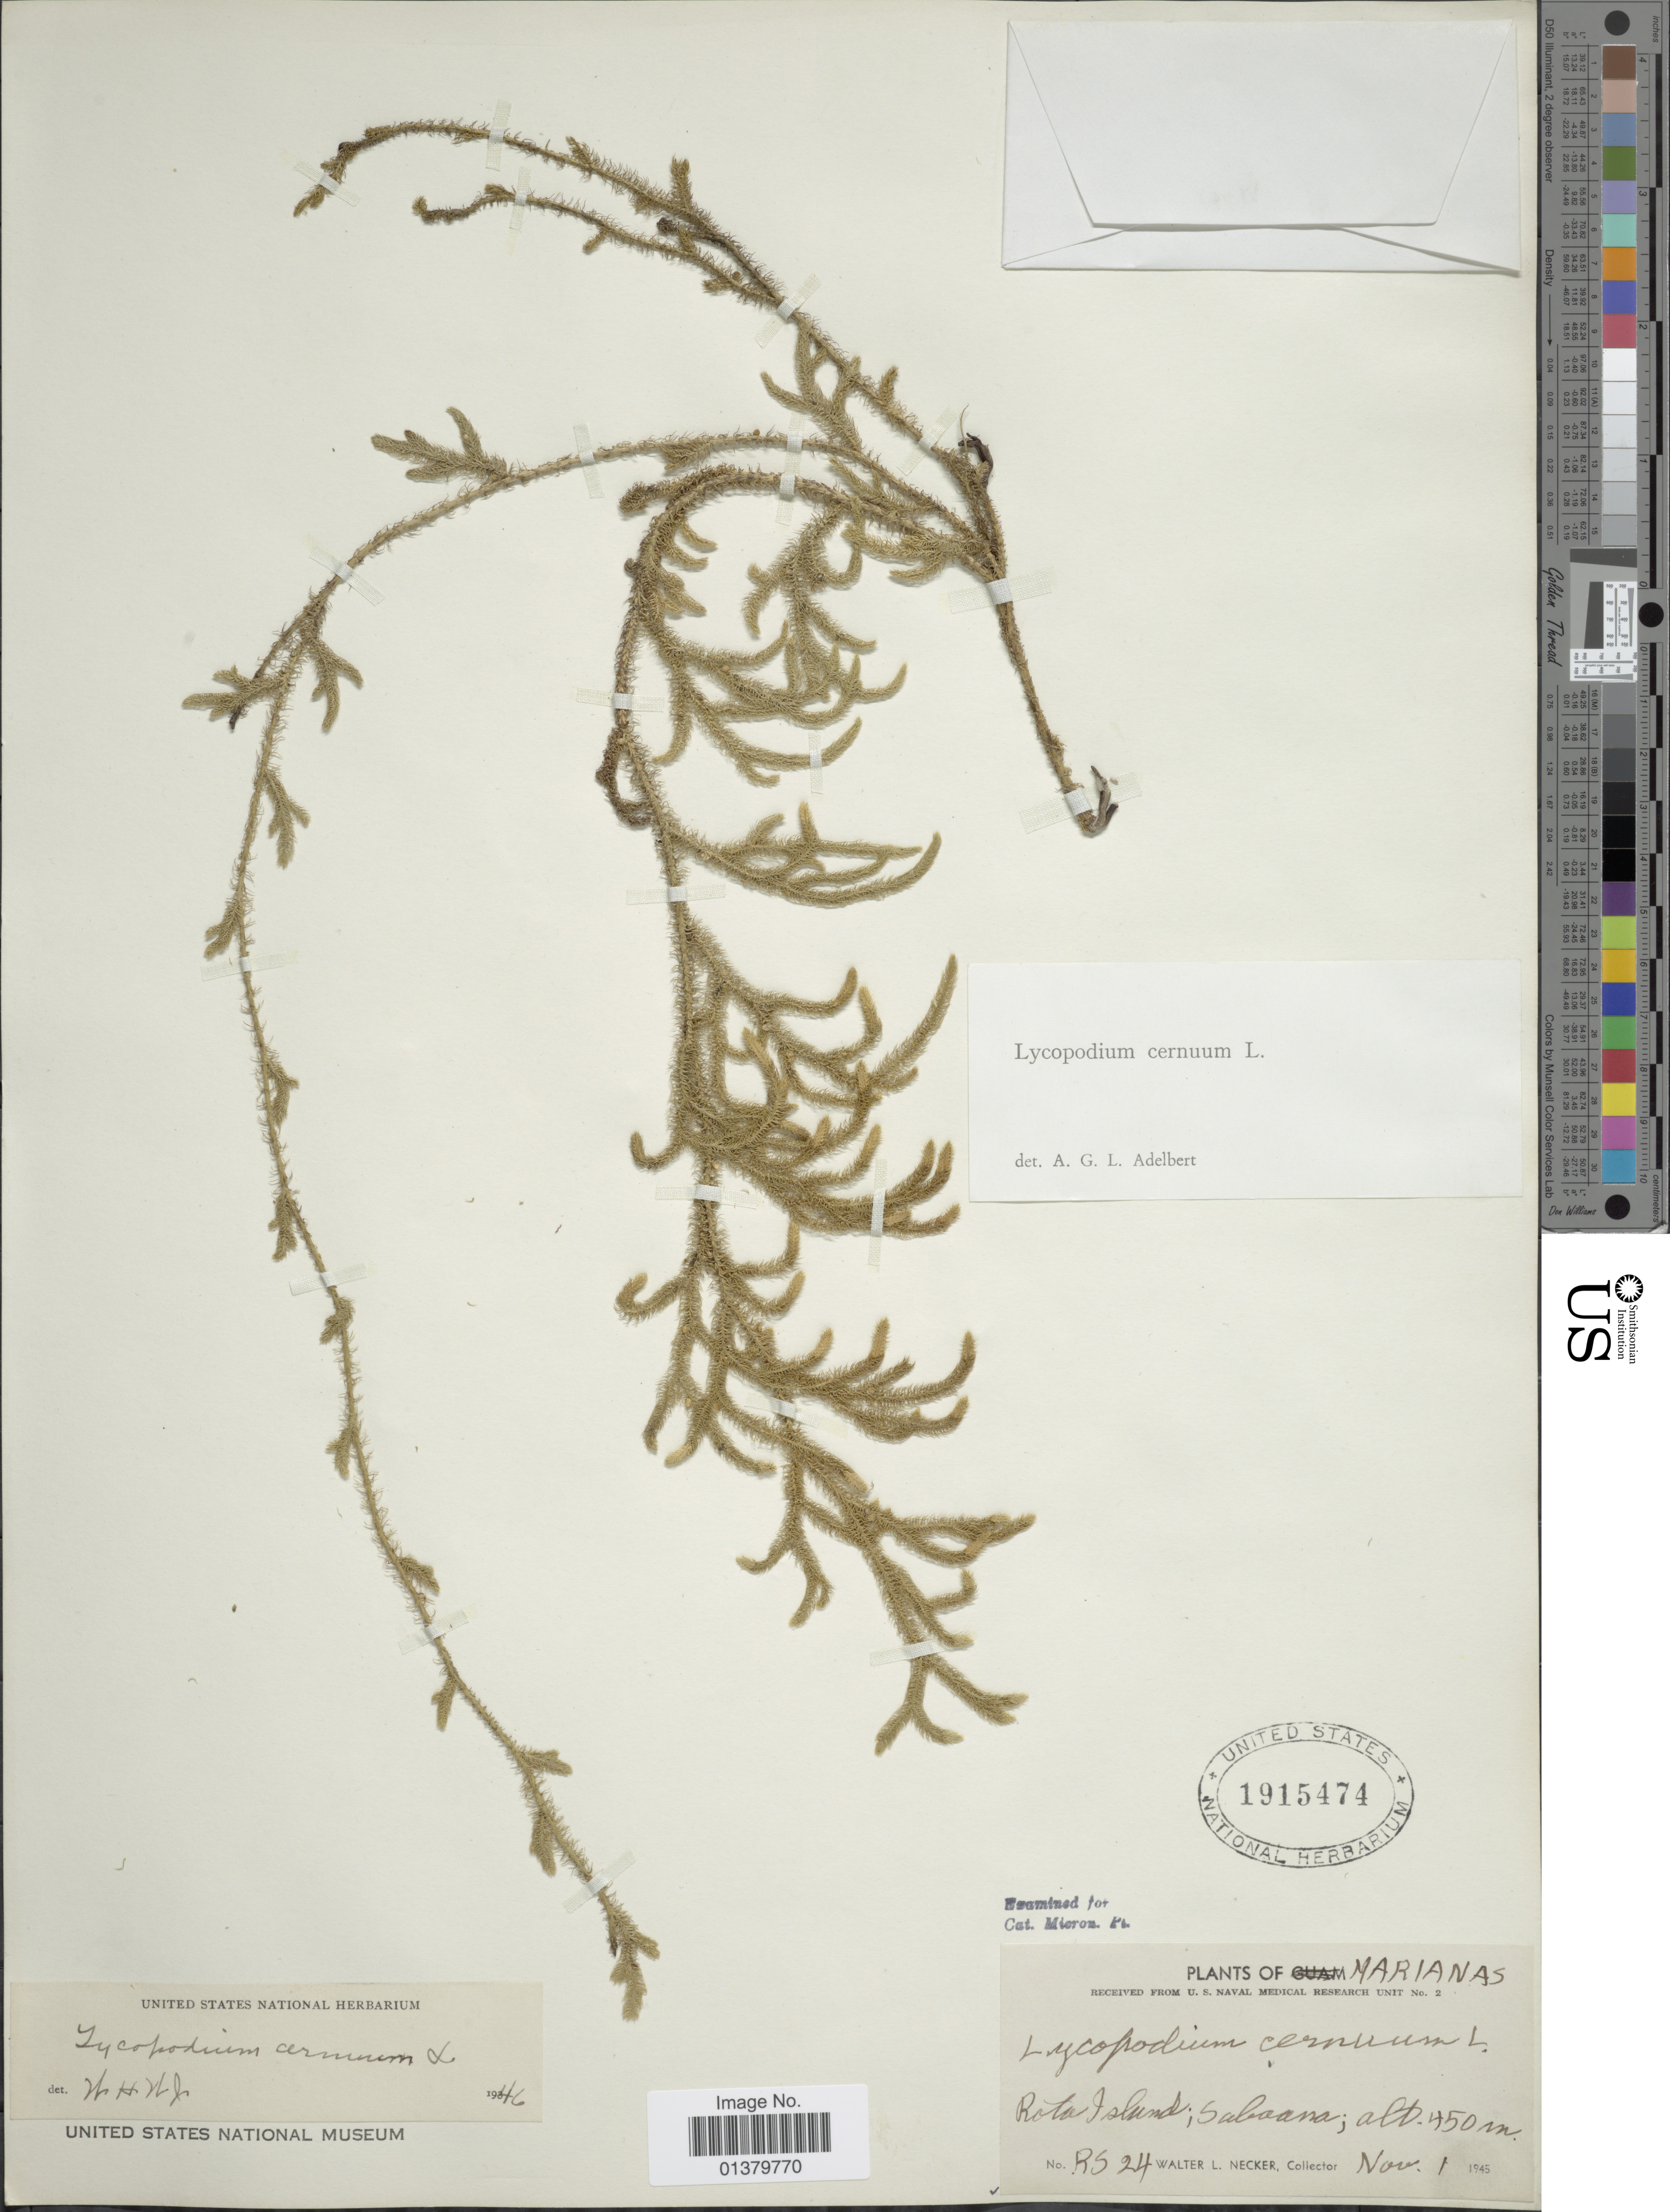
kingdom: Plantae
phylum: Tracheophyta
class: Lycopodiopsida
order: Lycopodiales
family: Lycopodiaceae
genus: Palhinhaea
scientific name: Palhinhaea cernua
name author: (L.) Vasc. & Franco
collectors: W. L. Necker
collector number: RS 24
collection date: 1945-11-01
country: Northern Mariana Islands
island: Rota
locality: Sabana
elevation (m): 450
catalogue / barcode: US 1915474